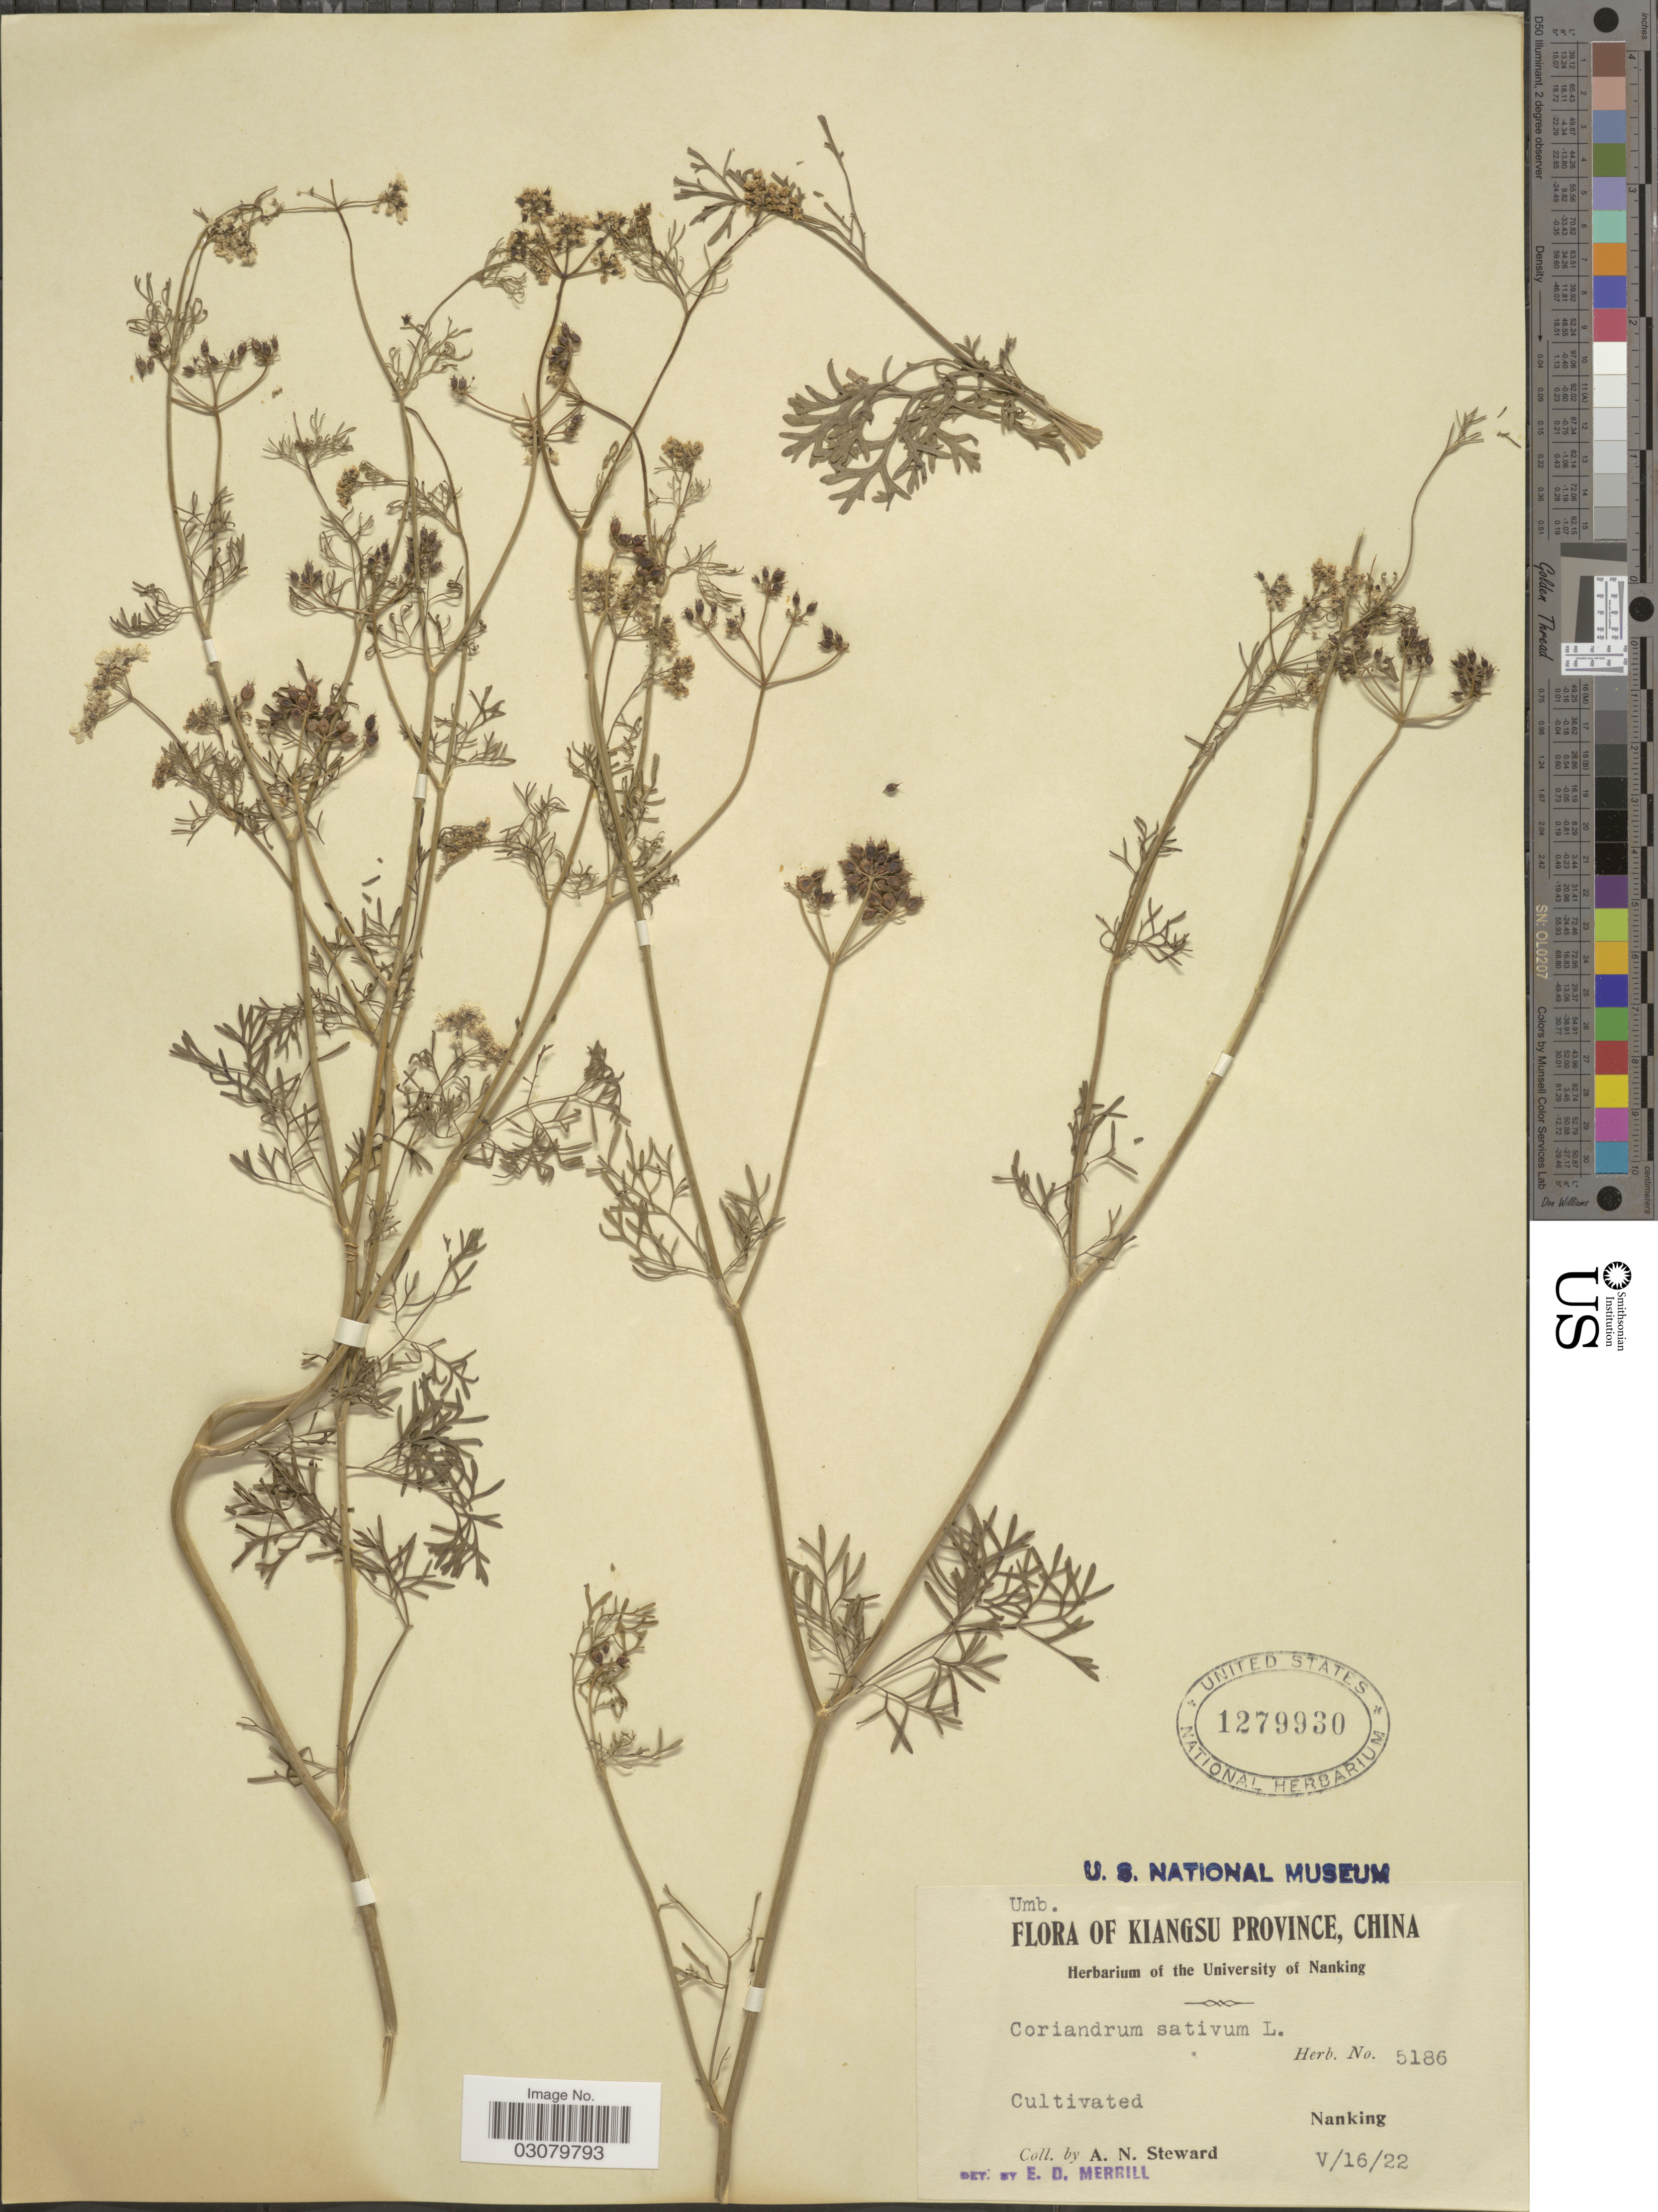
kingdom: Plantae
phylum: Tracheophyta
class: Magnoliopsida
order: Apiales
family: Apiaceae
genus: Coriandrum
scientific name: Coriandrum sativum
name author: L.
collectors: A. N. Steward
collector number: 5186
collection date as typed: Transcribed d/m/y: 16/5/22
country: China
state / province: Gansu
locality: Kiangsu Province. Nanking.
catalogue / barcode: US 1279930